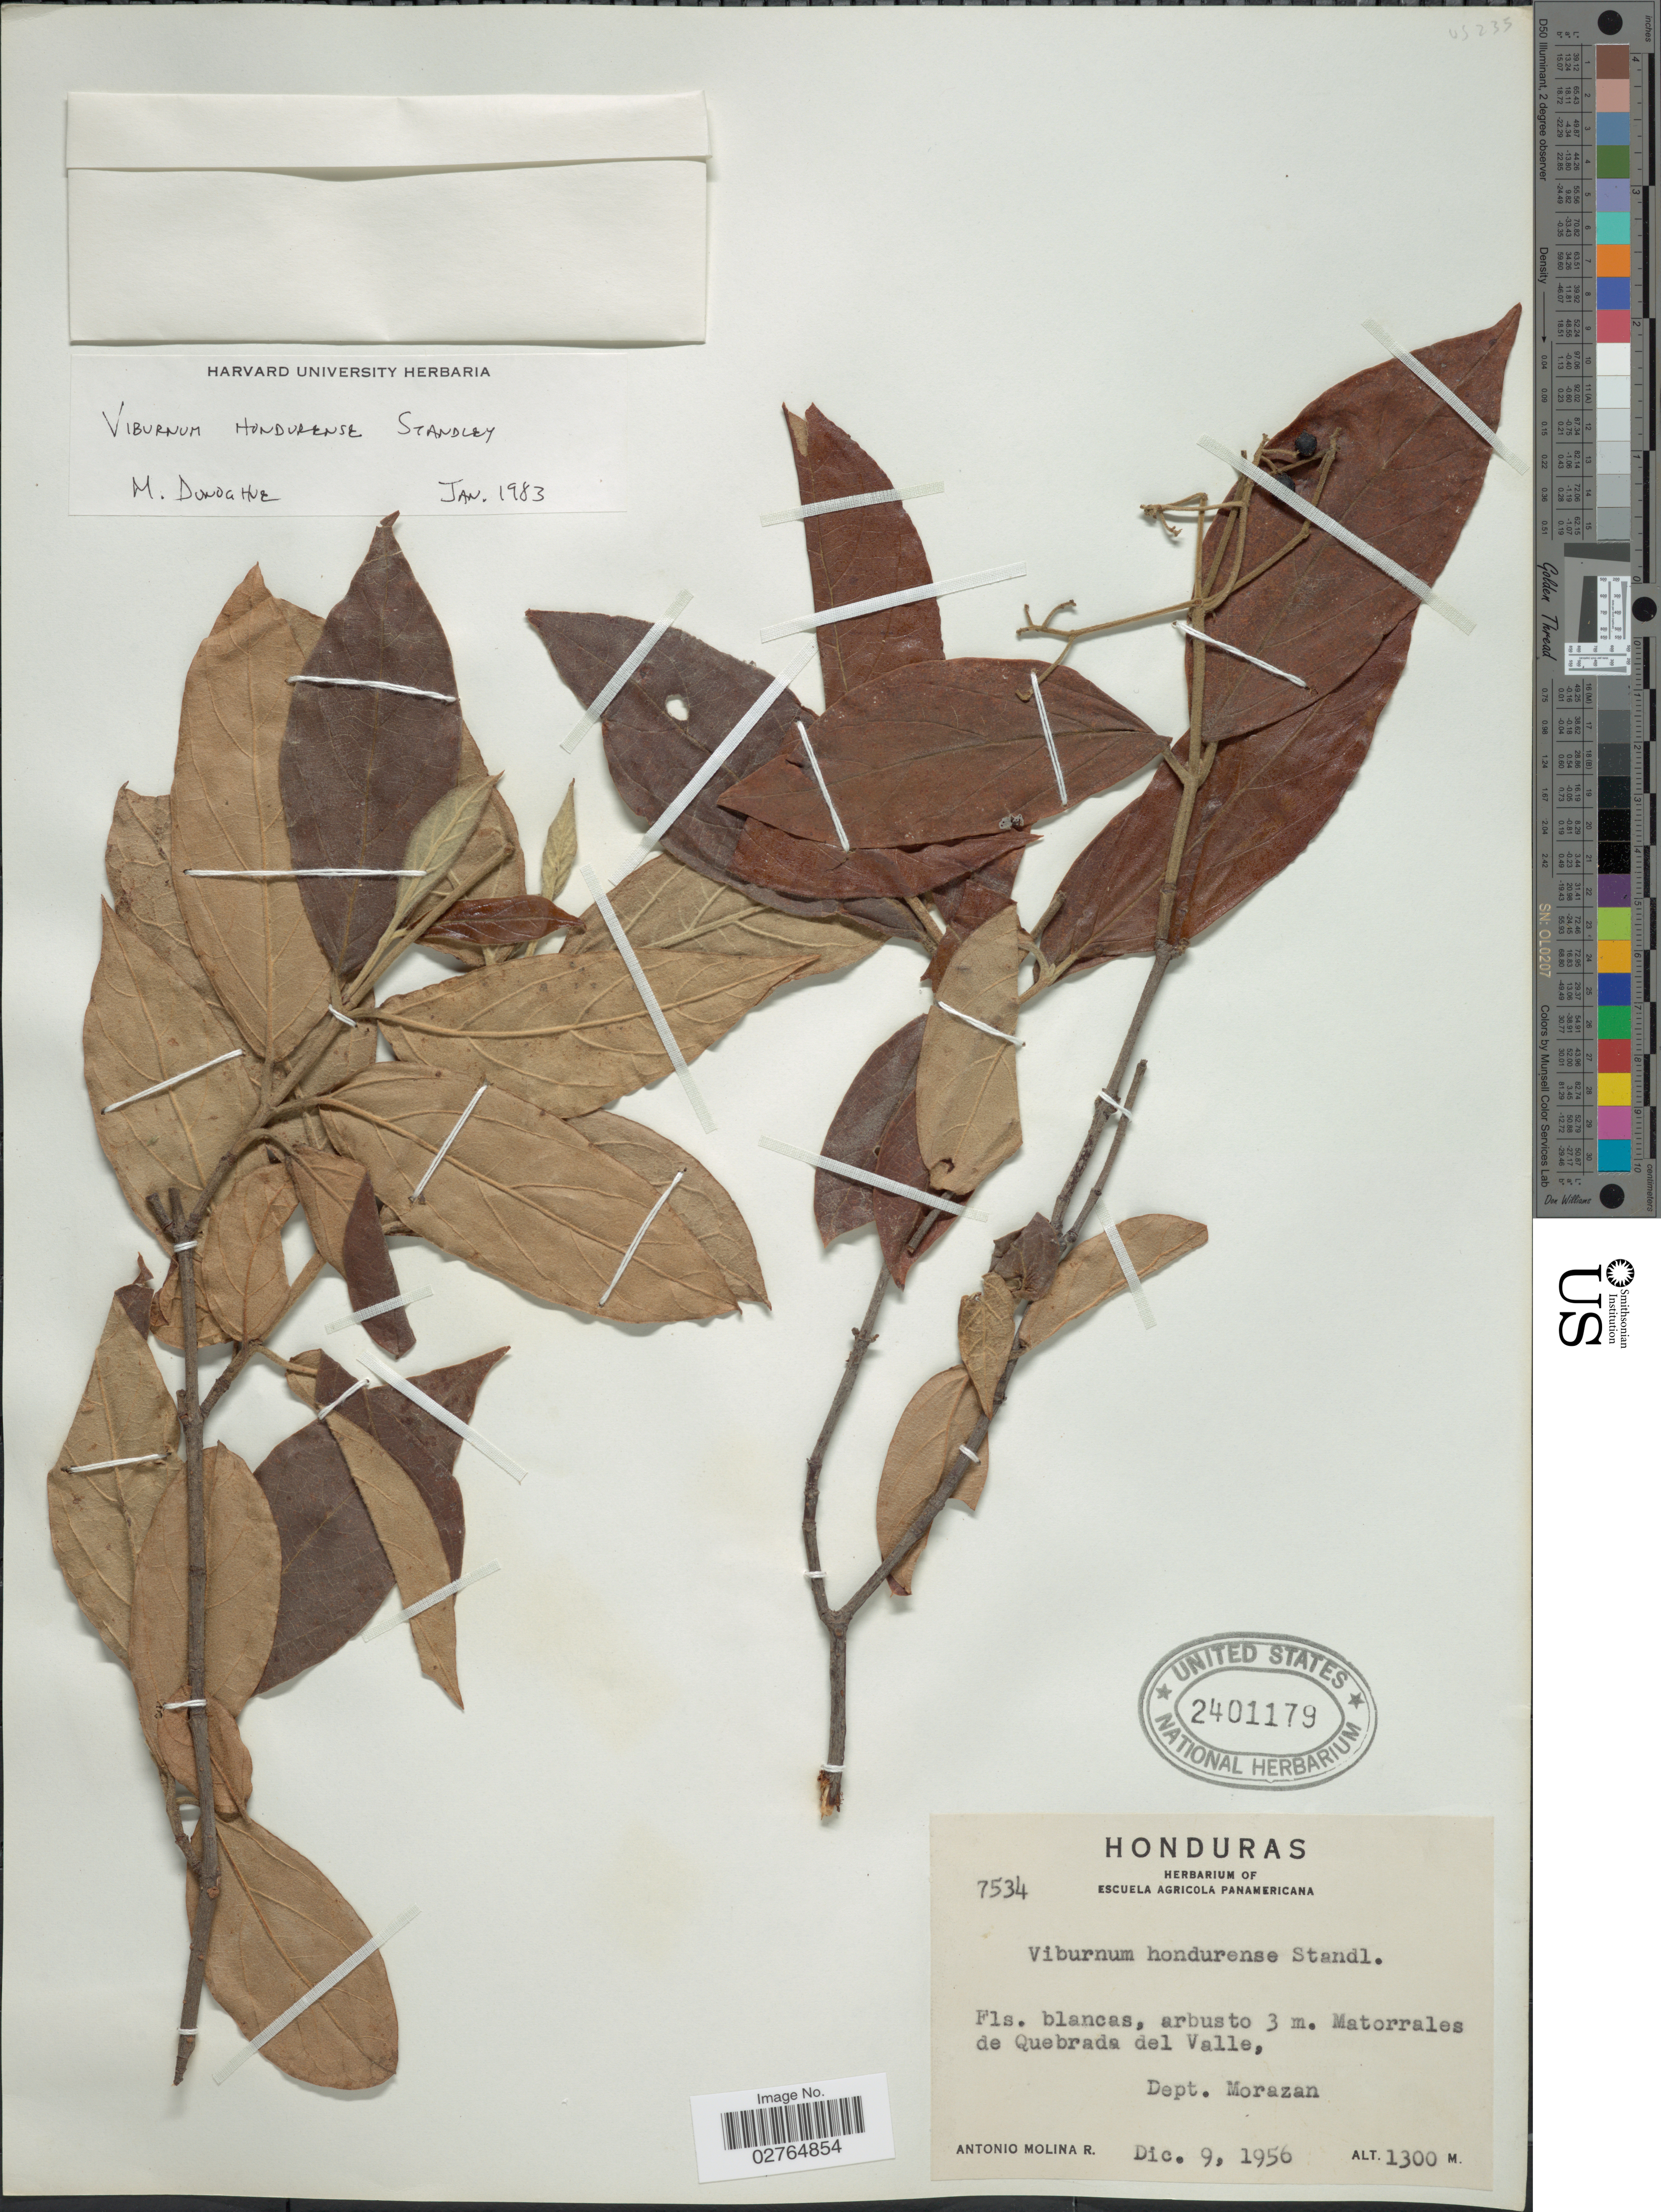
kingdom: Plantae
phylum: Tracheophyta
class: Magnoliopsida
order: Dipsacales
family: Viburnaceae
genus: Viburnum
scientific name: Viburnum hondurense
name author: Standl.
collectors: A. Molina R.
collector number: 7534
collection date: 1956-12-09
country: Honduras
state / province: Fco. Morazán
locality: Matorrales de Quebrada del Valle. Dept. Morazan.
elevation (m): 1300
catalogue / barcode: US 2401179